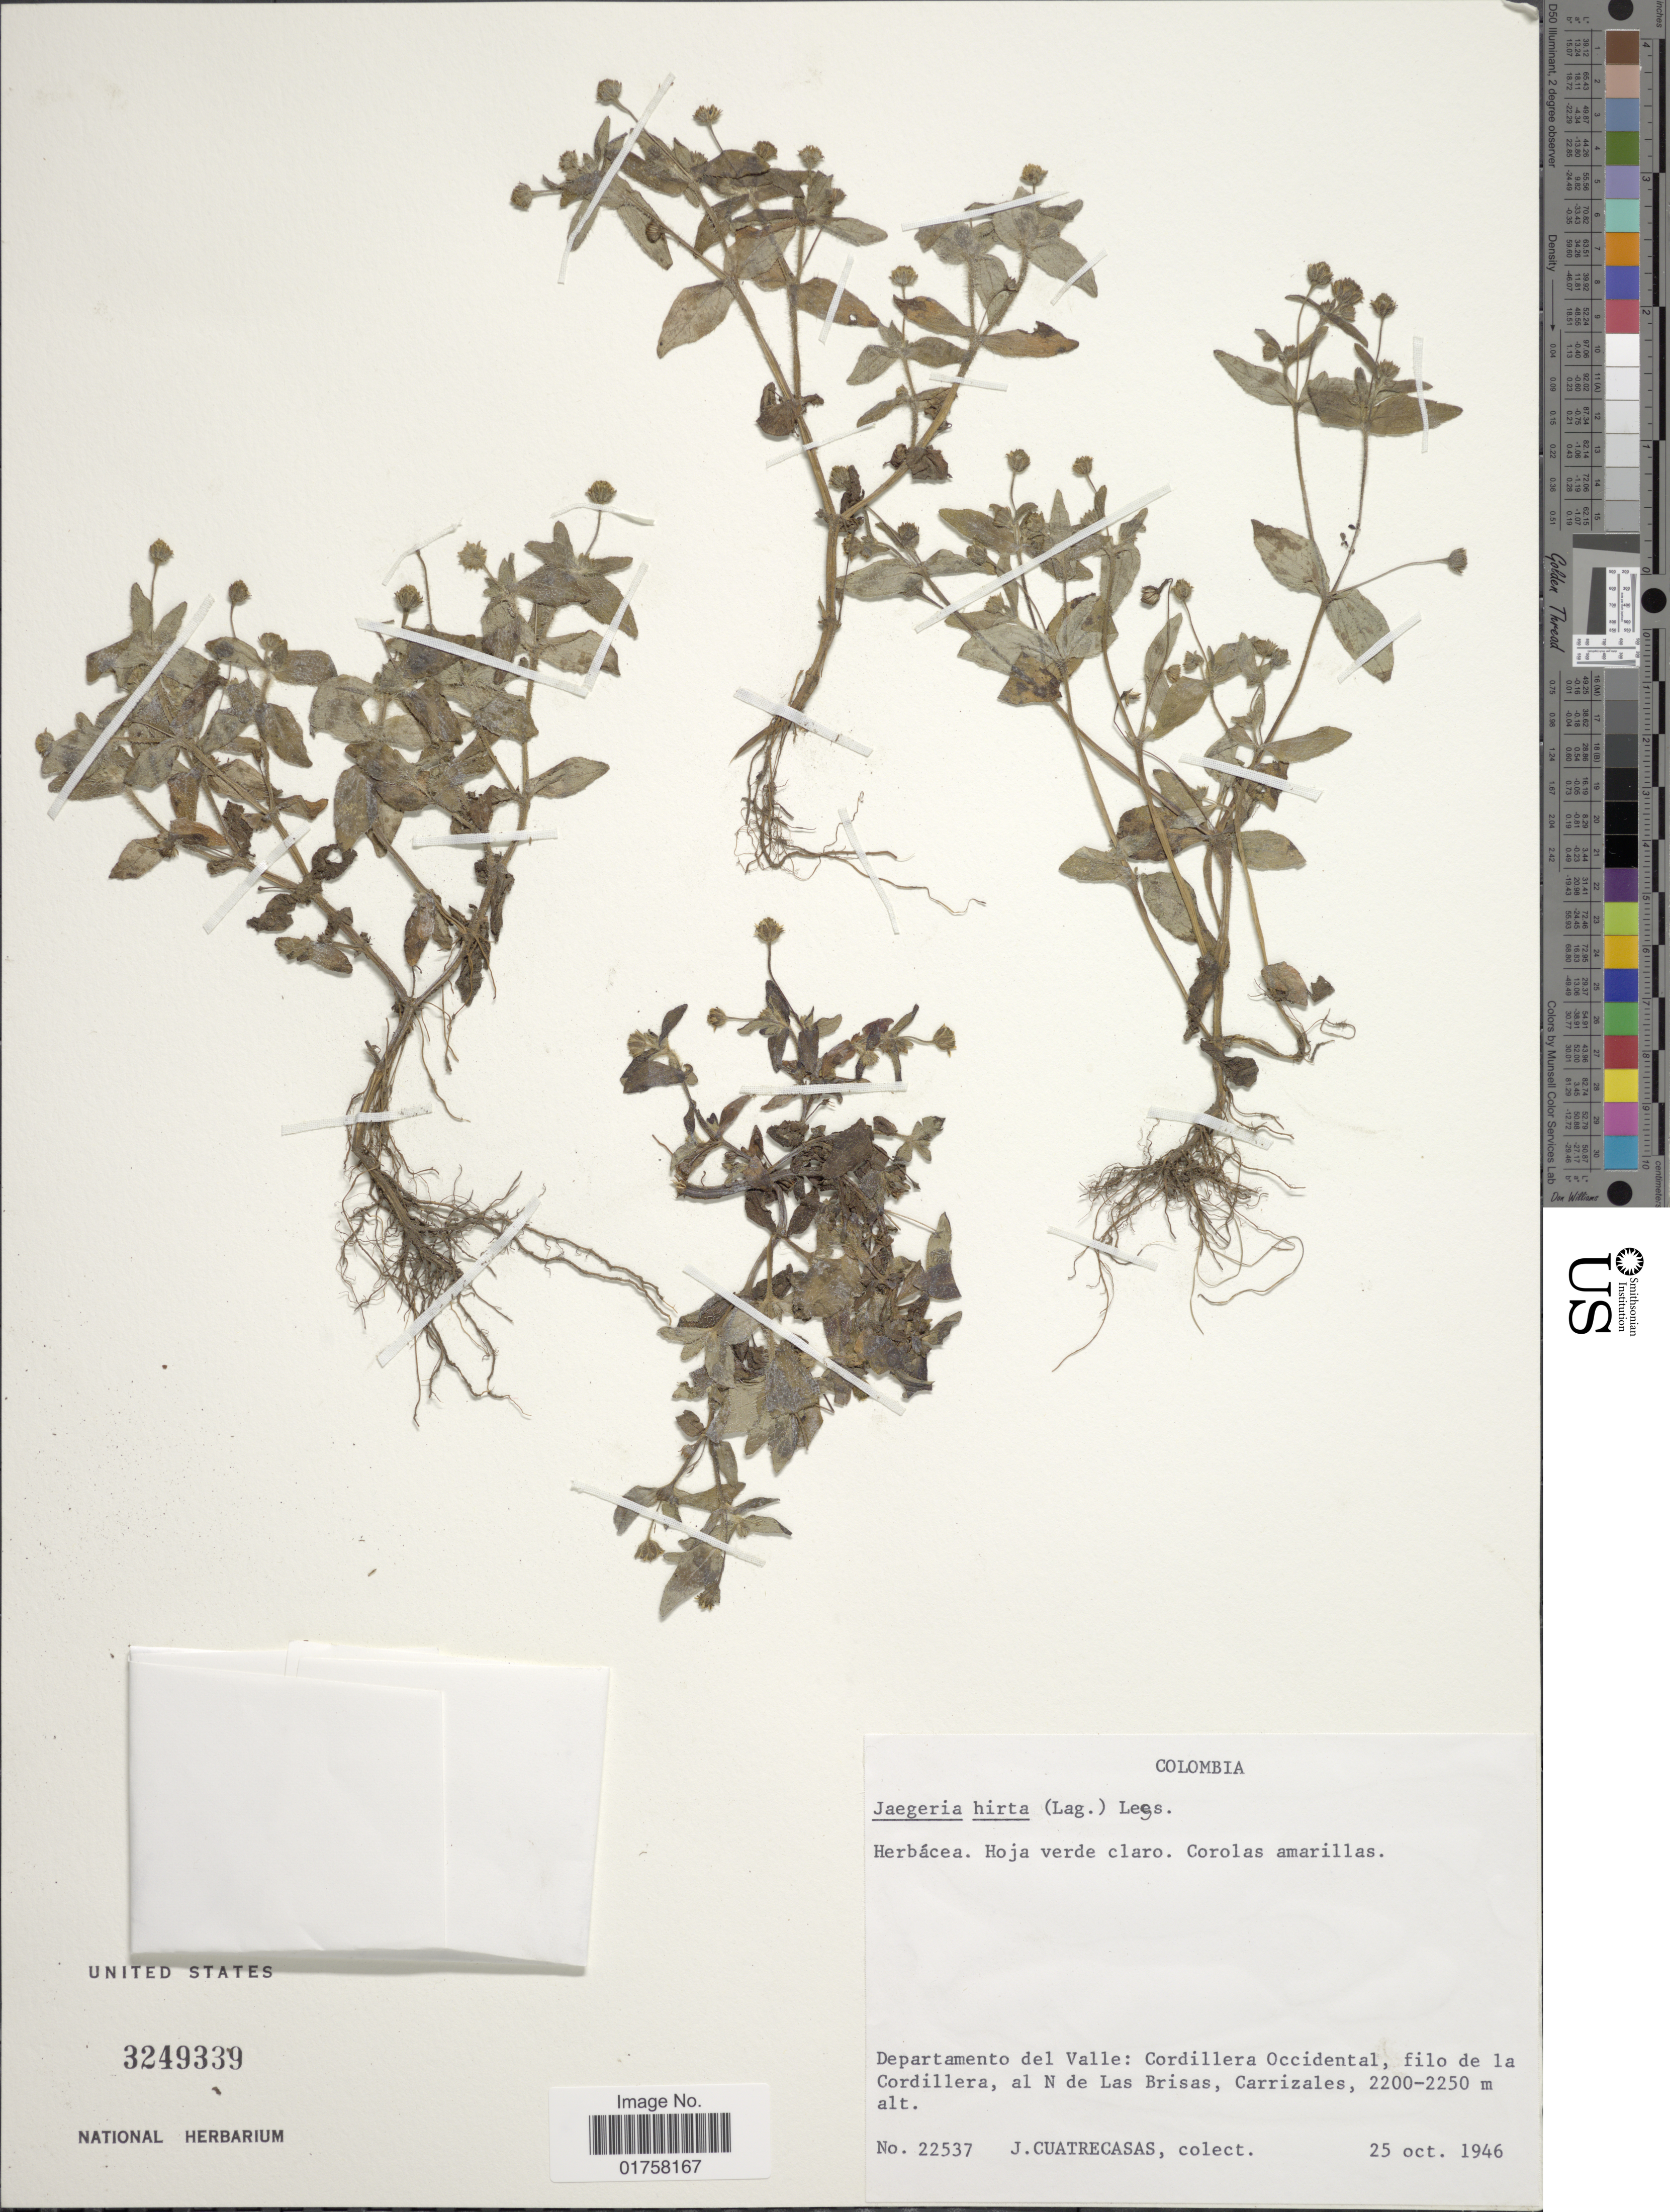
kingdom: Plantae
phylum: Tracheophyta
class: Magnoliopsida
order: Asterales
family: Asteraceae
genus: Jaegeria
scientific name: Jaegeria hirta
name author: (Lag.) Less.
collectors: J. Cuatrecasas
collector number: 22537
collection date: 1946-10-25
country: Colombia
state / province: Valle del Cauca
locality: Departamento del Valle: Cordillera Occidental, filo de la Cordillera, al N de Las Brisas, Carrizales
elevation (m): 2200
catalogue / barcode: US 3249339